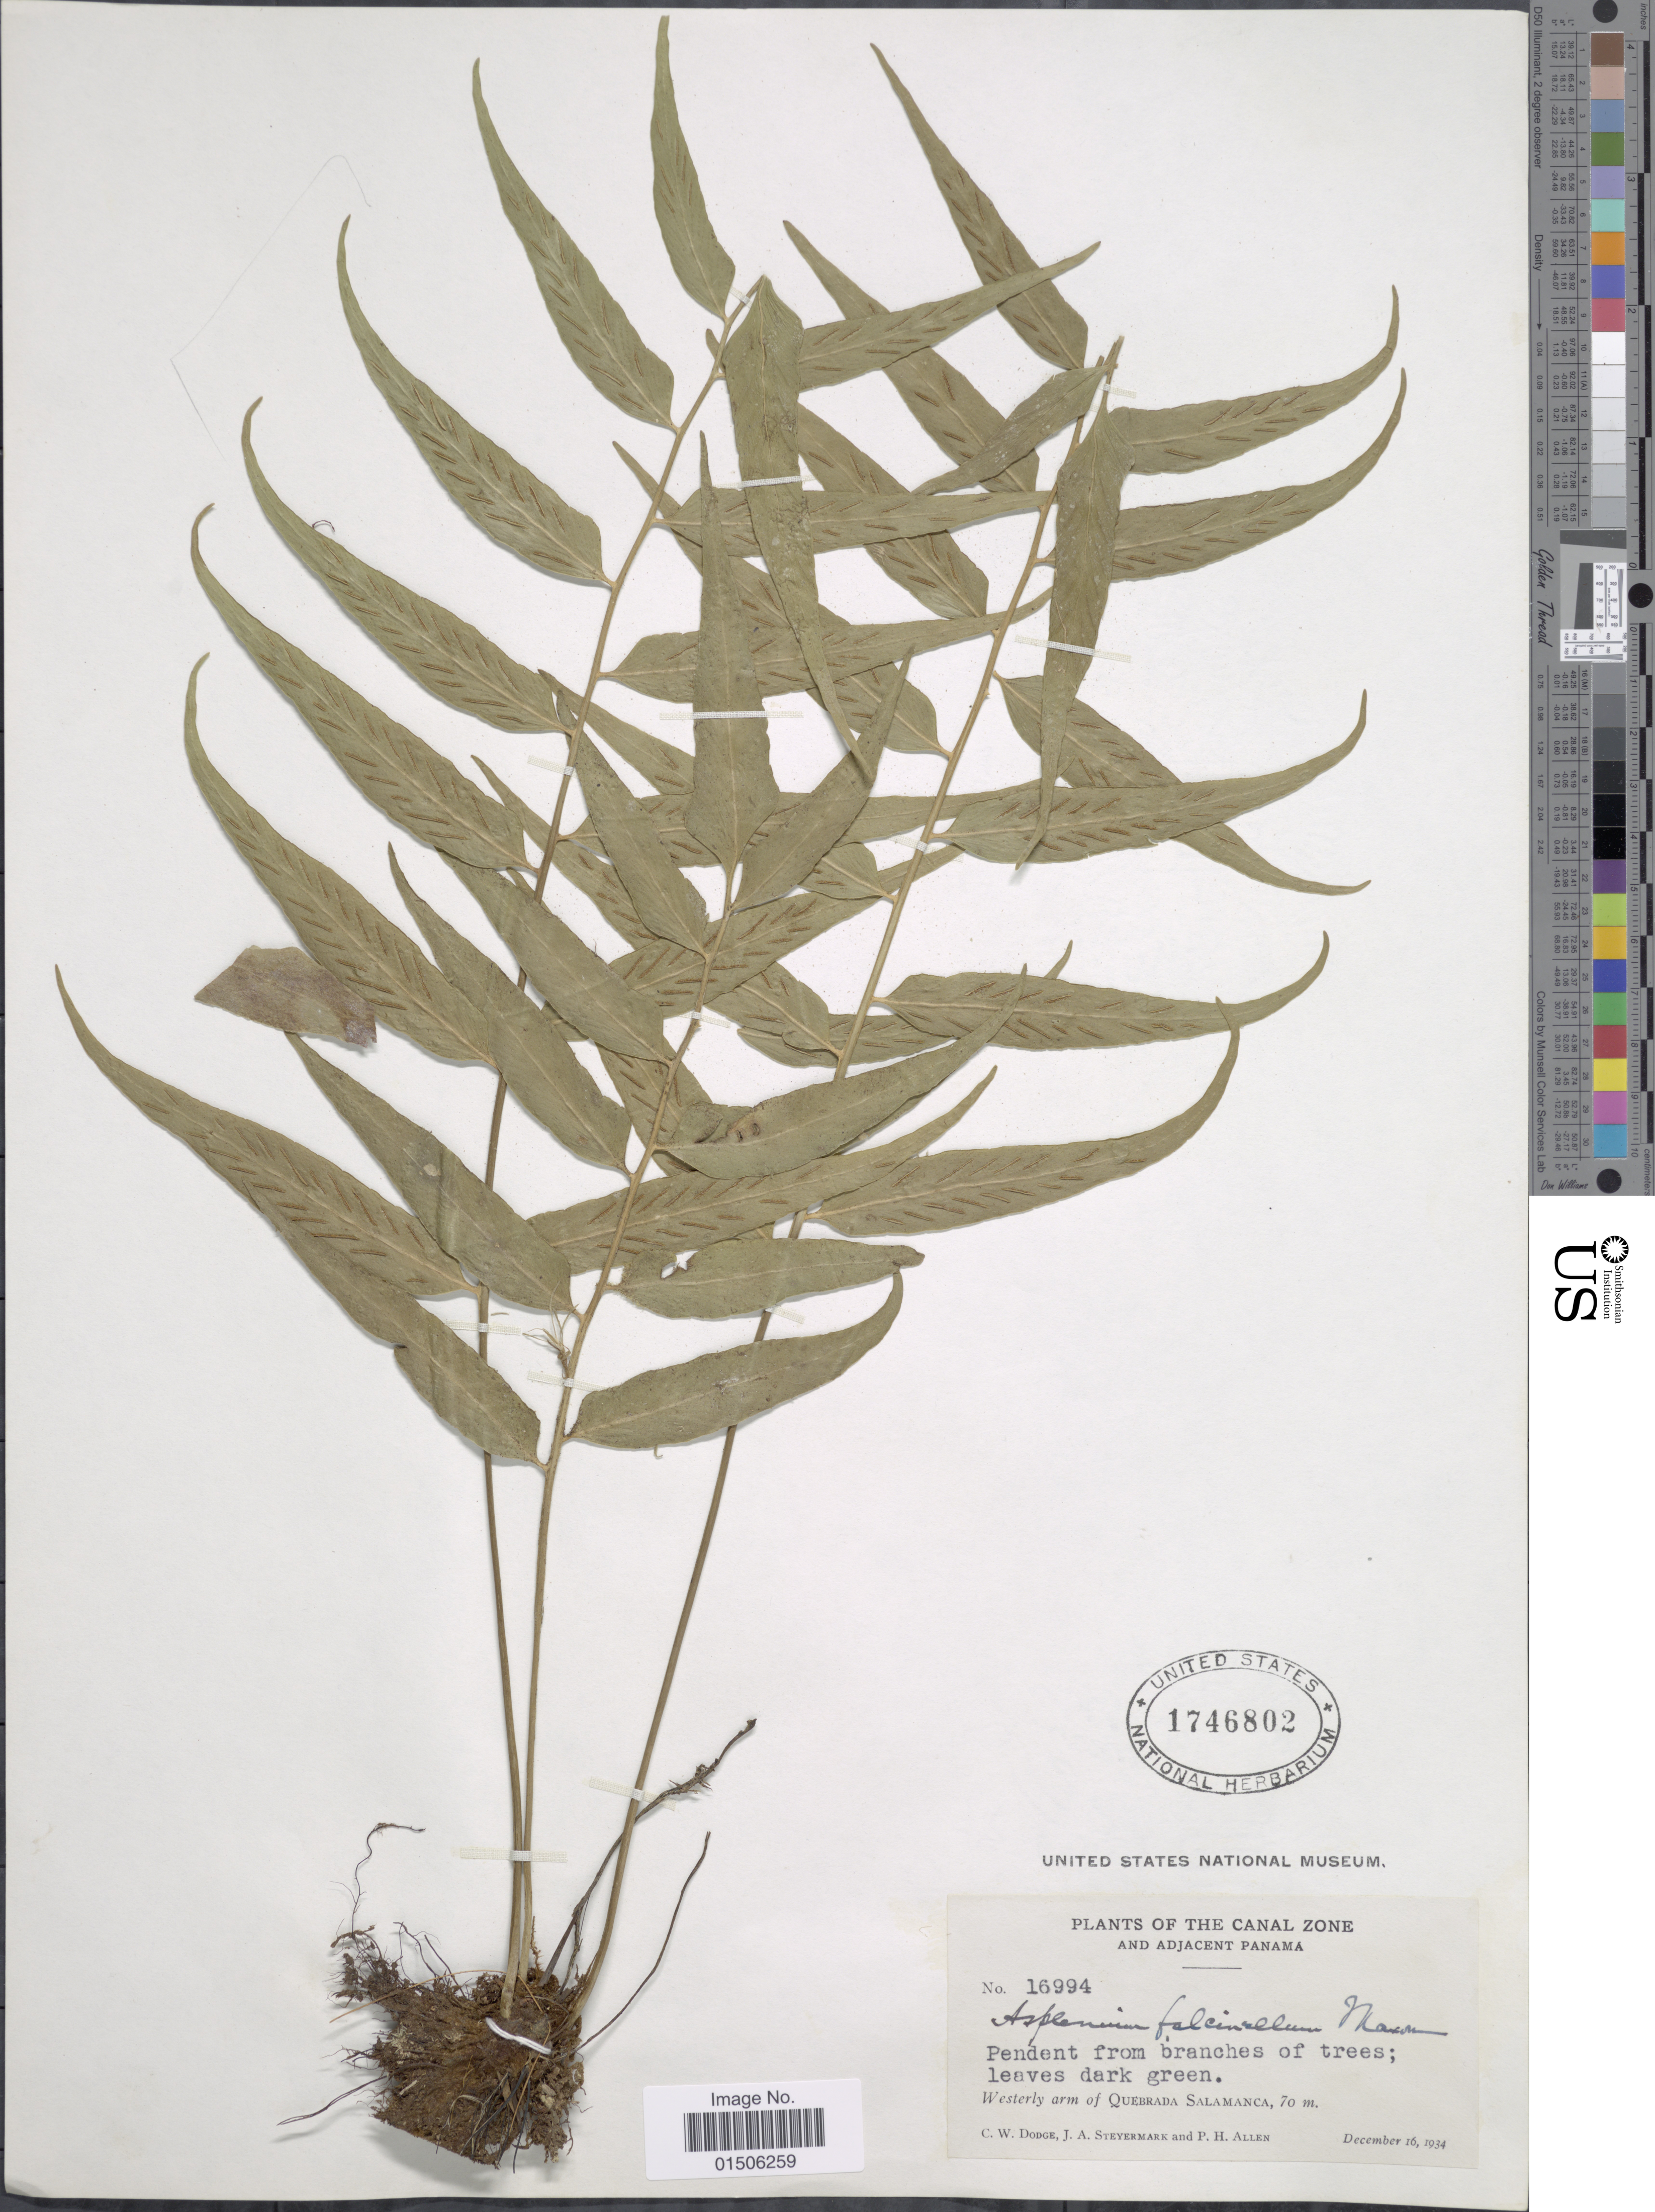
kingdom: Plantae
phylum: Tracheophyta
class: Polypodiopsida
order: Polypodiales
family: Aspleniaceae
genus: Asplenium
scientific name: Asplenium falcinellum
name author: Maxon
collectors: C. Dodge, J. Steyermark & P. H. Allen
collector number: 16994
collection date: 1934-12-16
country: Panama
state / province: Colón / Panamá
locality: The Canal Zone and Adjacent Panama, Westerly arm of Quebrada Salamanca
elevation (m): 70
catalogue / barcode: US 1746802